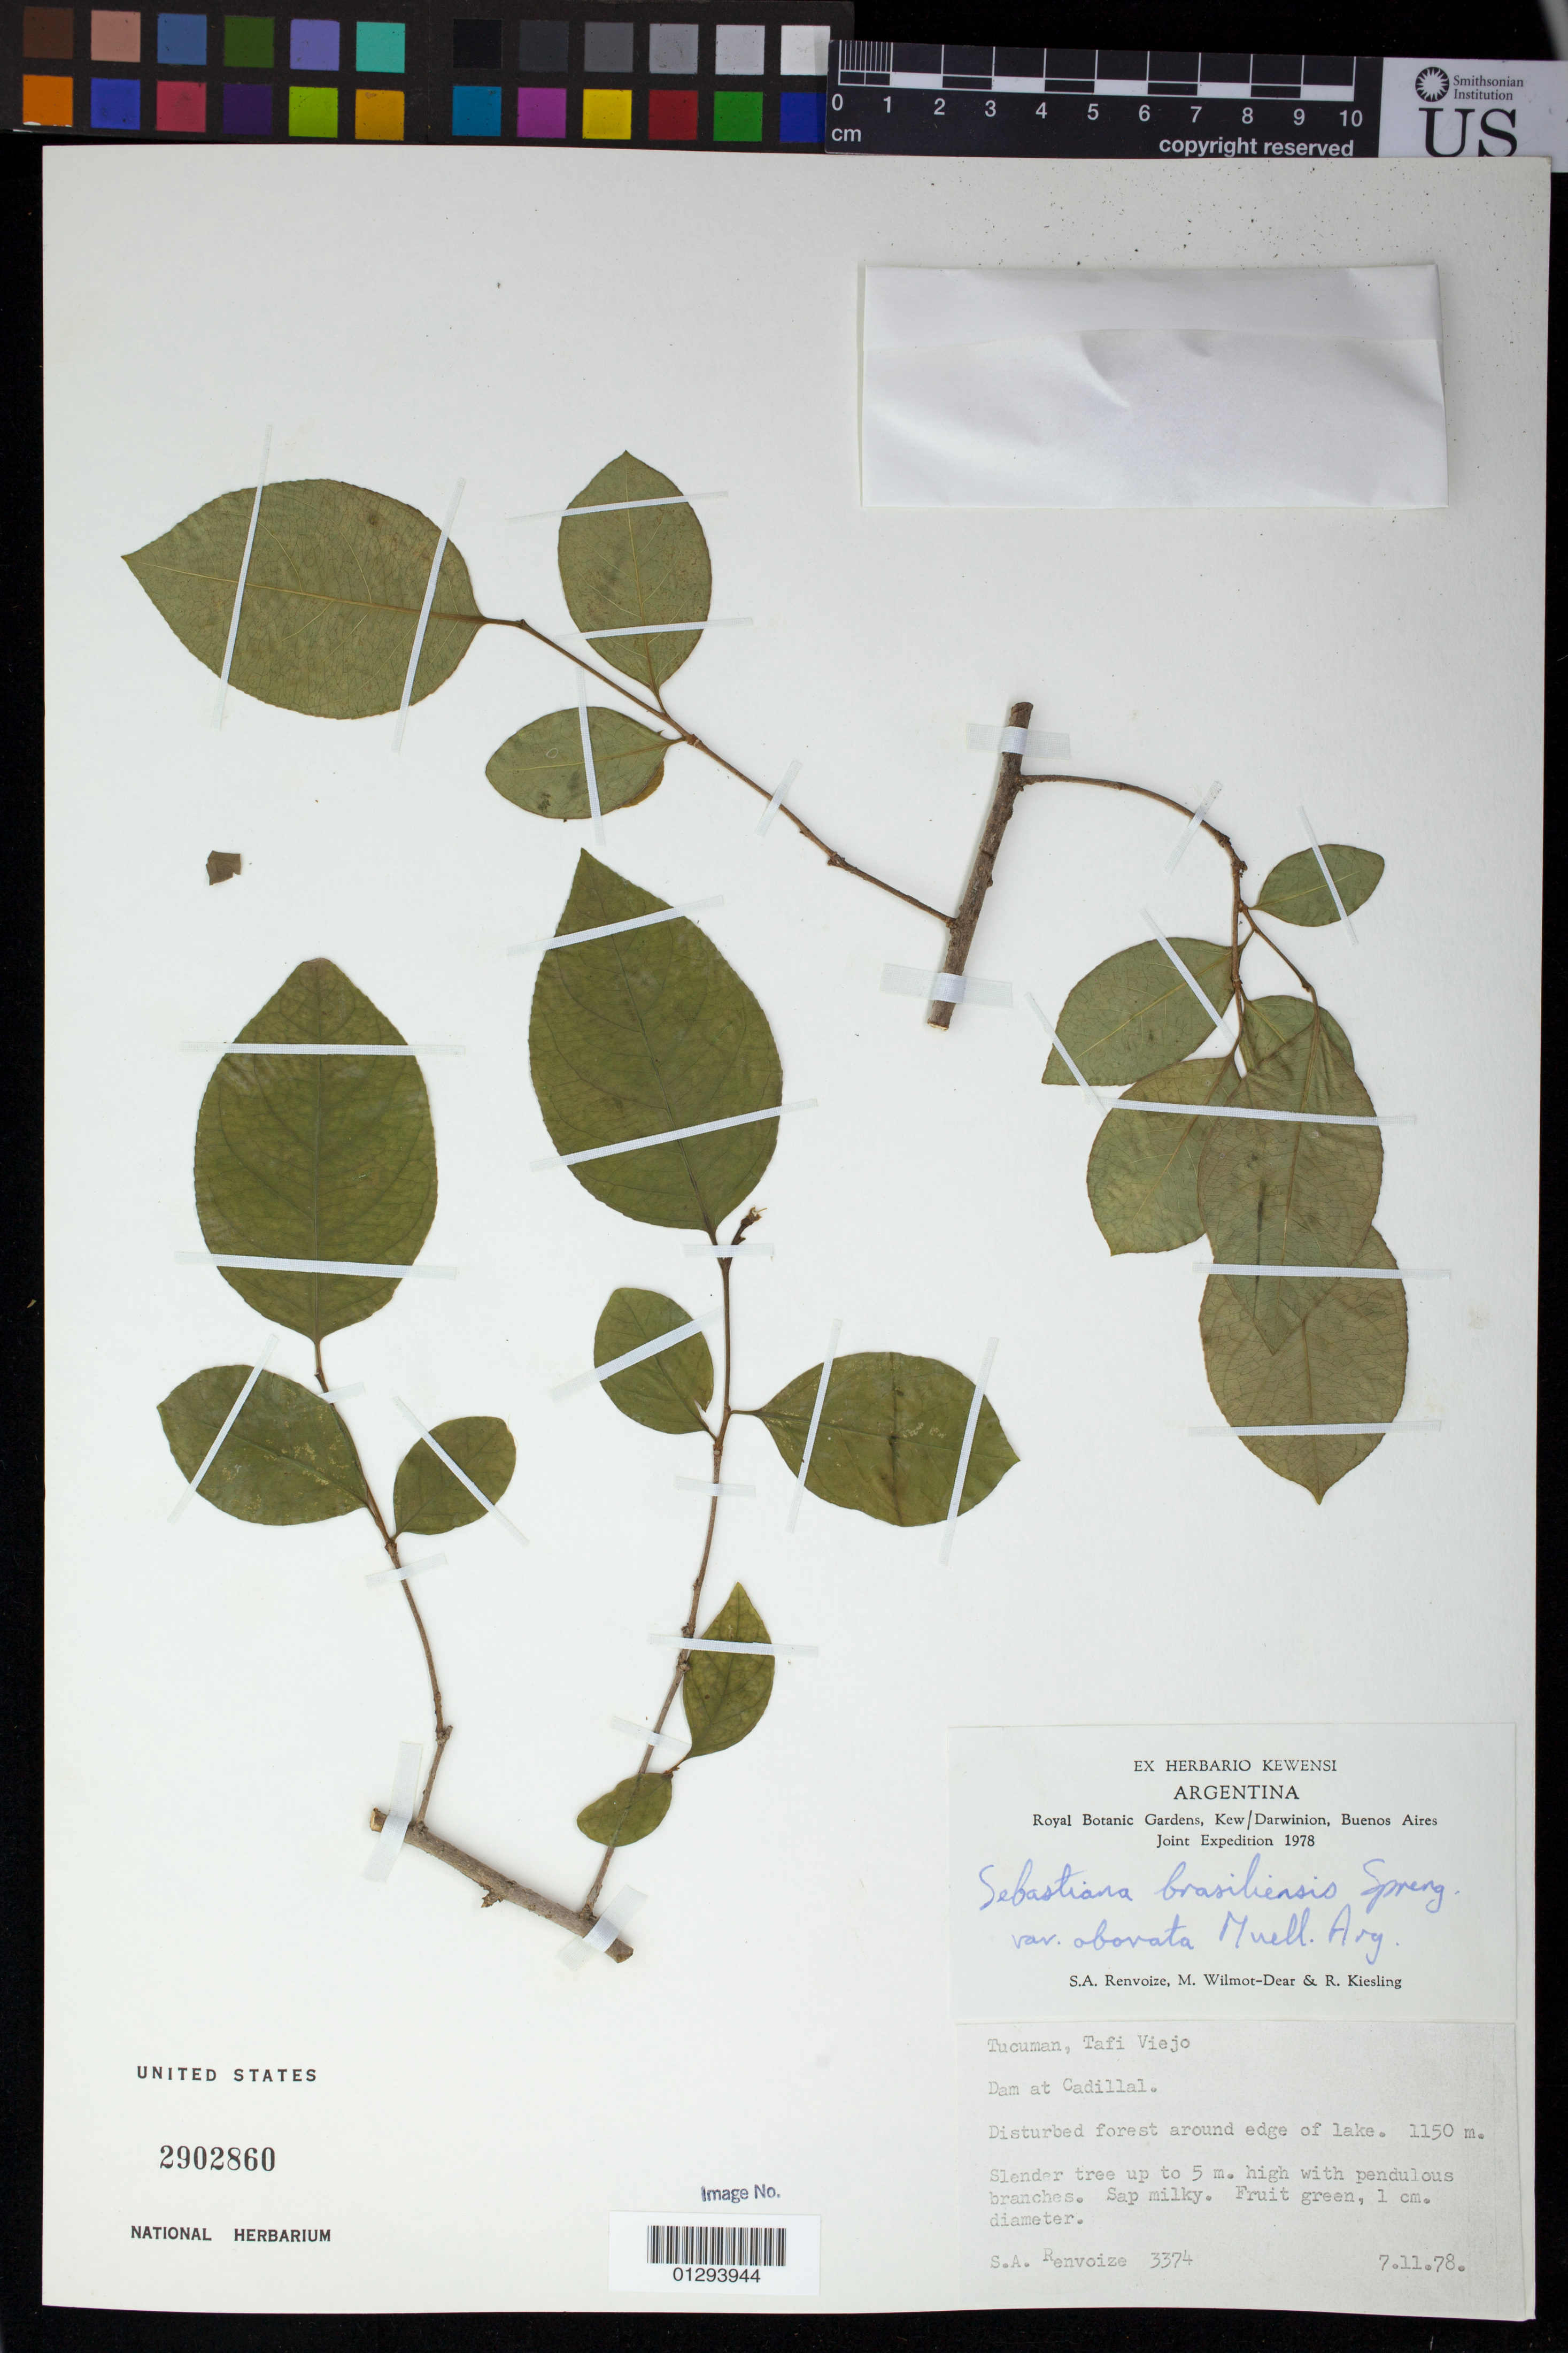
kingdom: Plantae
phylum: Tracheophyta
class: Magnoliopsida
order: Malpighiales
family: Euphorbiaceae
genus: Sebastiania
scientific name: Sebastiania brasiliensis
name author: Spreng.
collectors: S. A. Renvoize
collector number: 3374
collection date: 1978-11-07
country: Argentina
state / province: Tucuman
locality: Tucuman, Tafi Viejo. Dam at Cadillal.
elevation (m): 1150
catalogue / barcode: US 2902860